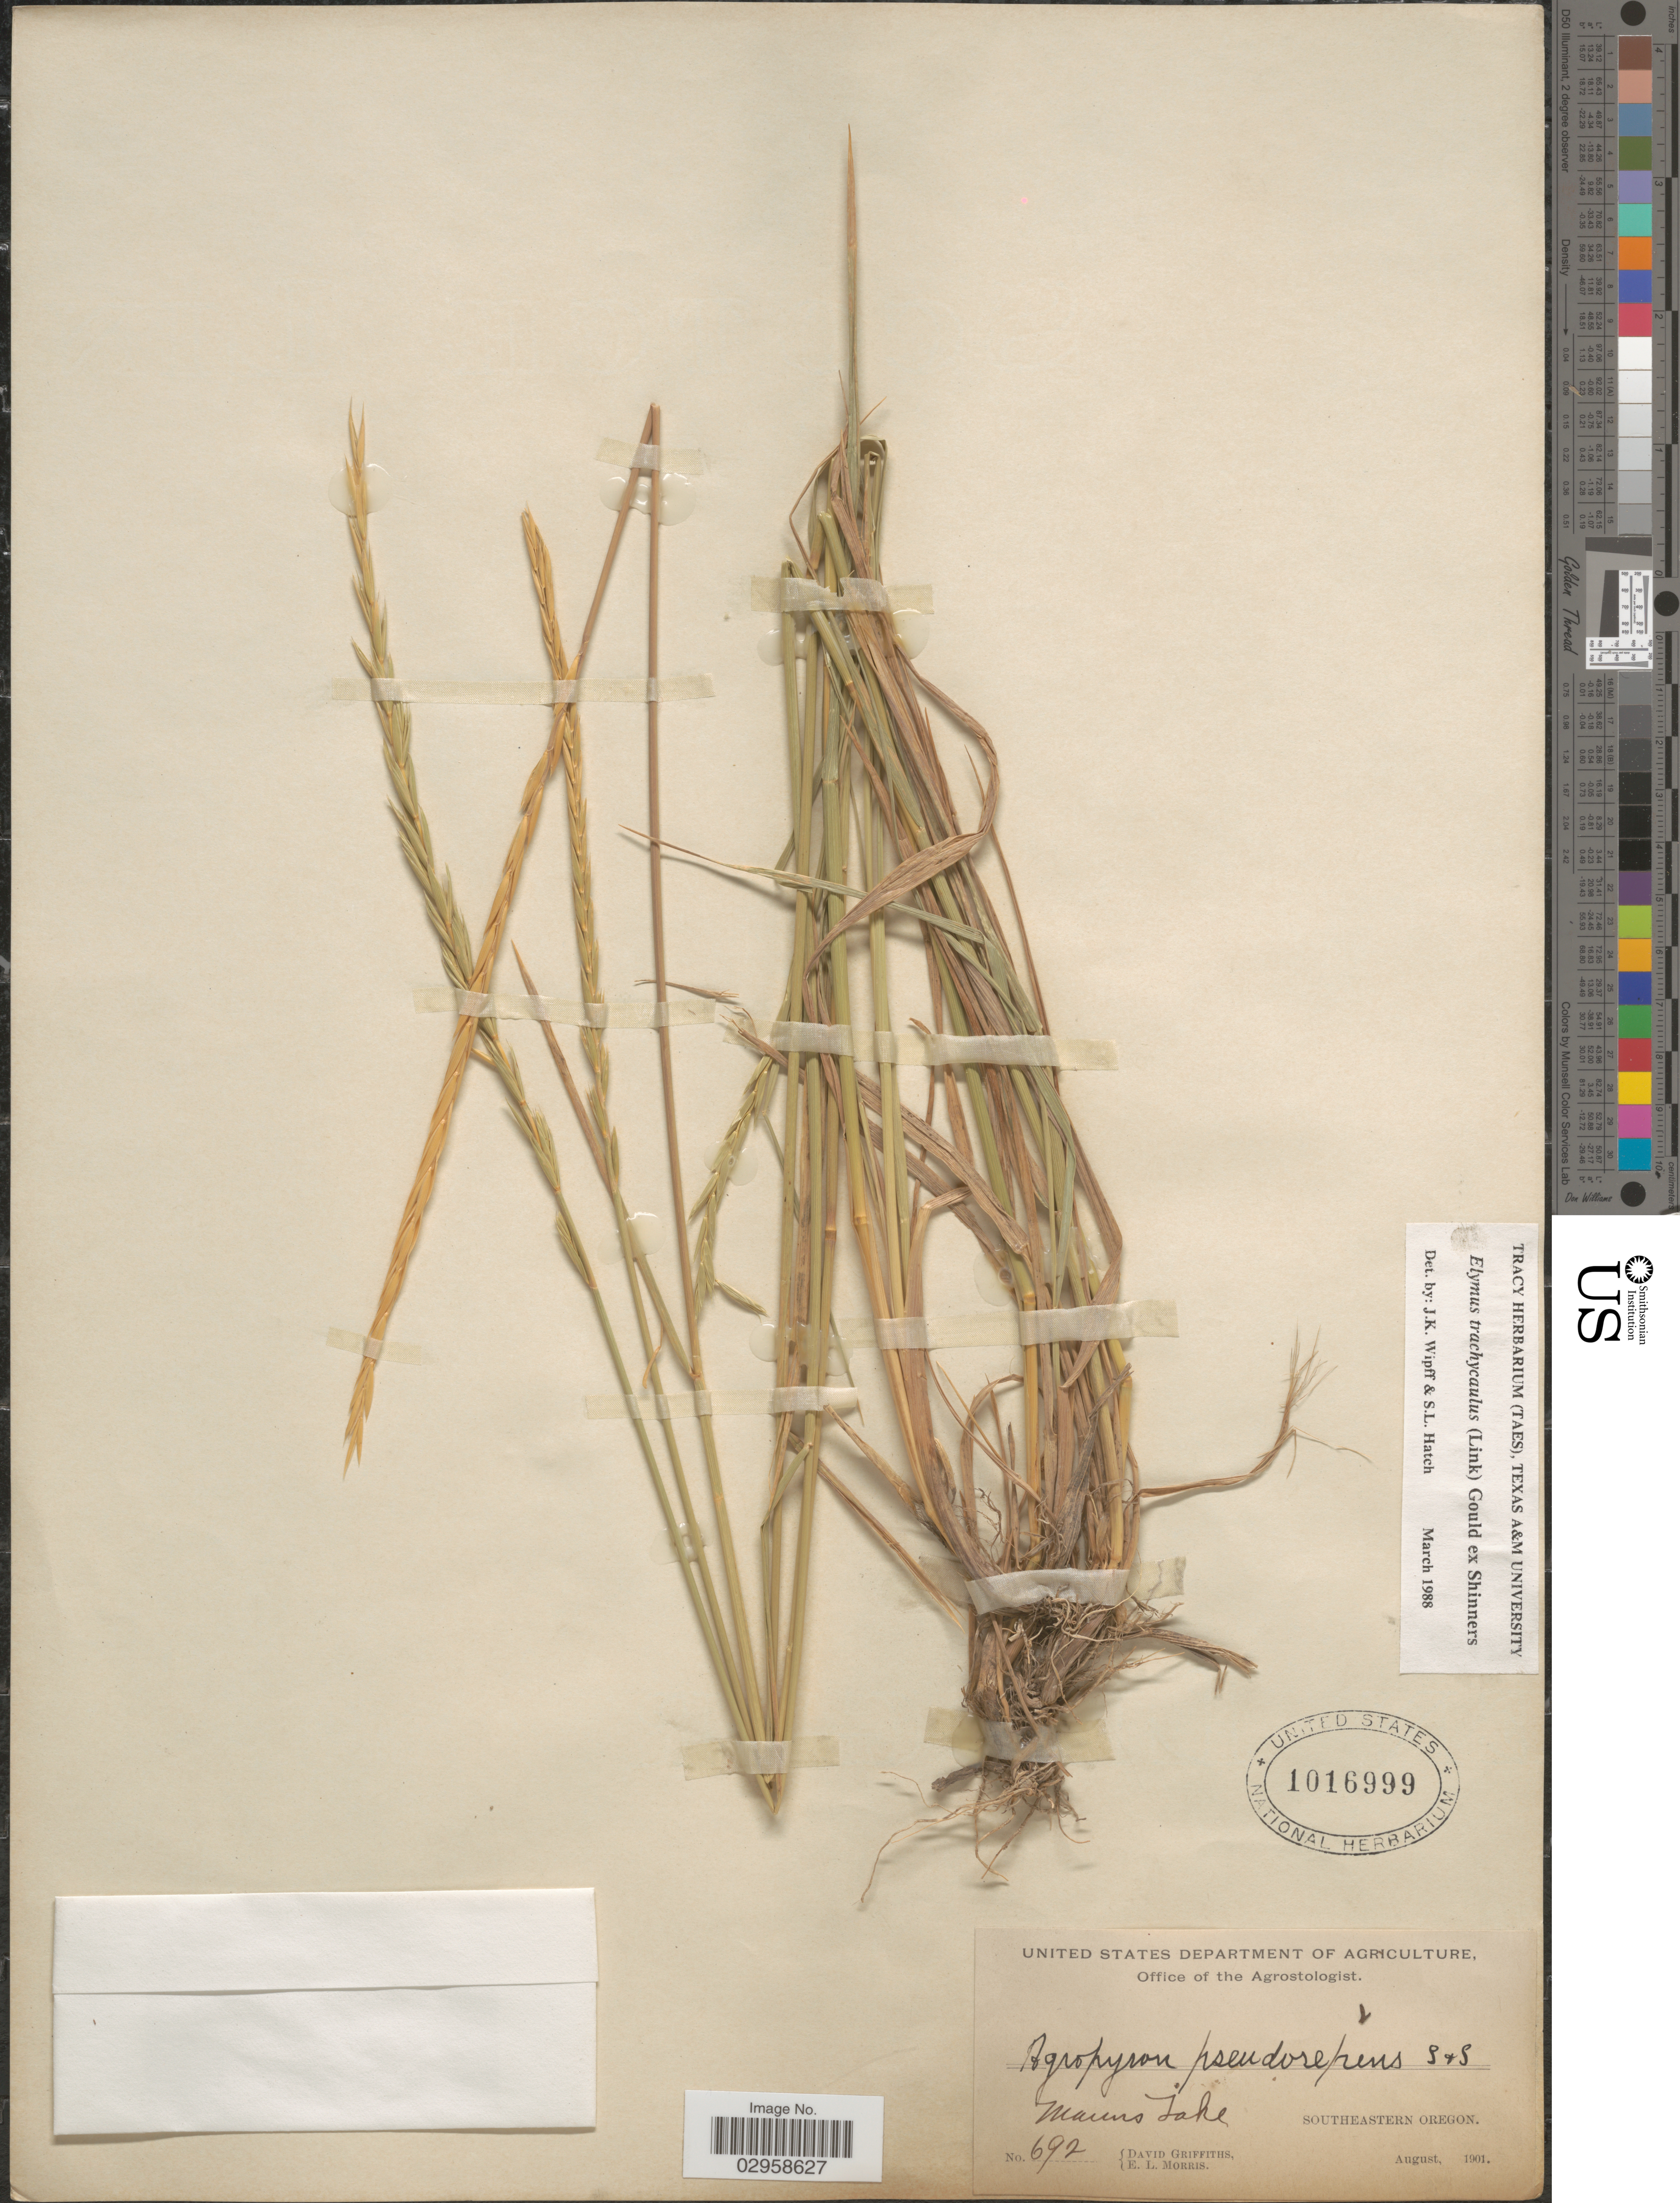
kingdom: Plantae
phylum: Tracheophyta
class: Liliopsida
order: Poales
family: Poaceae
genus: Elymus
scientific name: Elymus trachycaulus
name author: (Link) Gould ex Shinners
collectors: D. Griffiths & E. Morris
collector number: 692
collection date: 1901-08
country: United States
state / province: Oregon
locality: Marions Lake. Southeastern Oregon.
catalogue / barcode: US 1016999